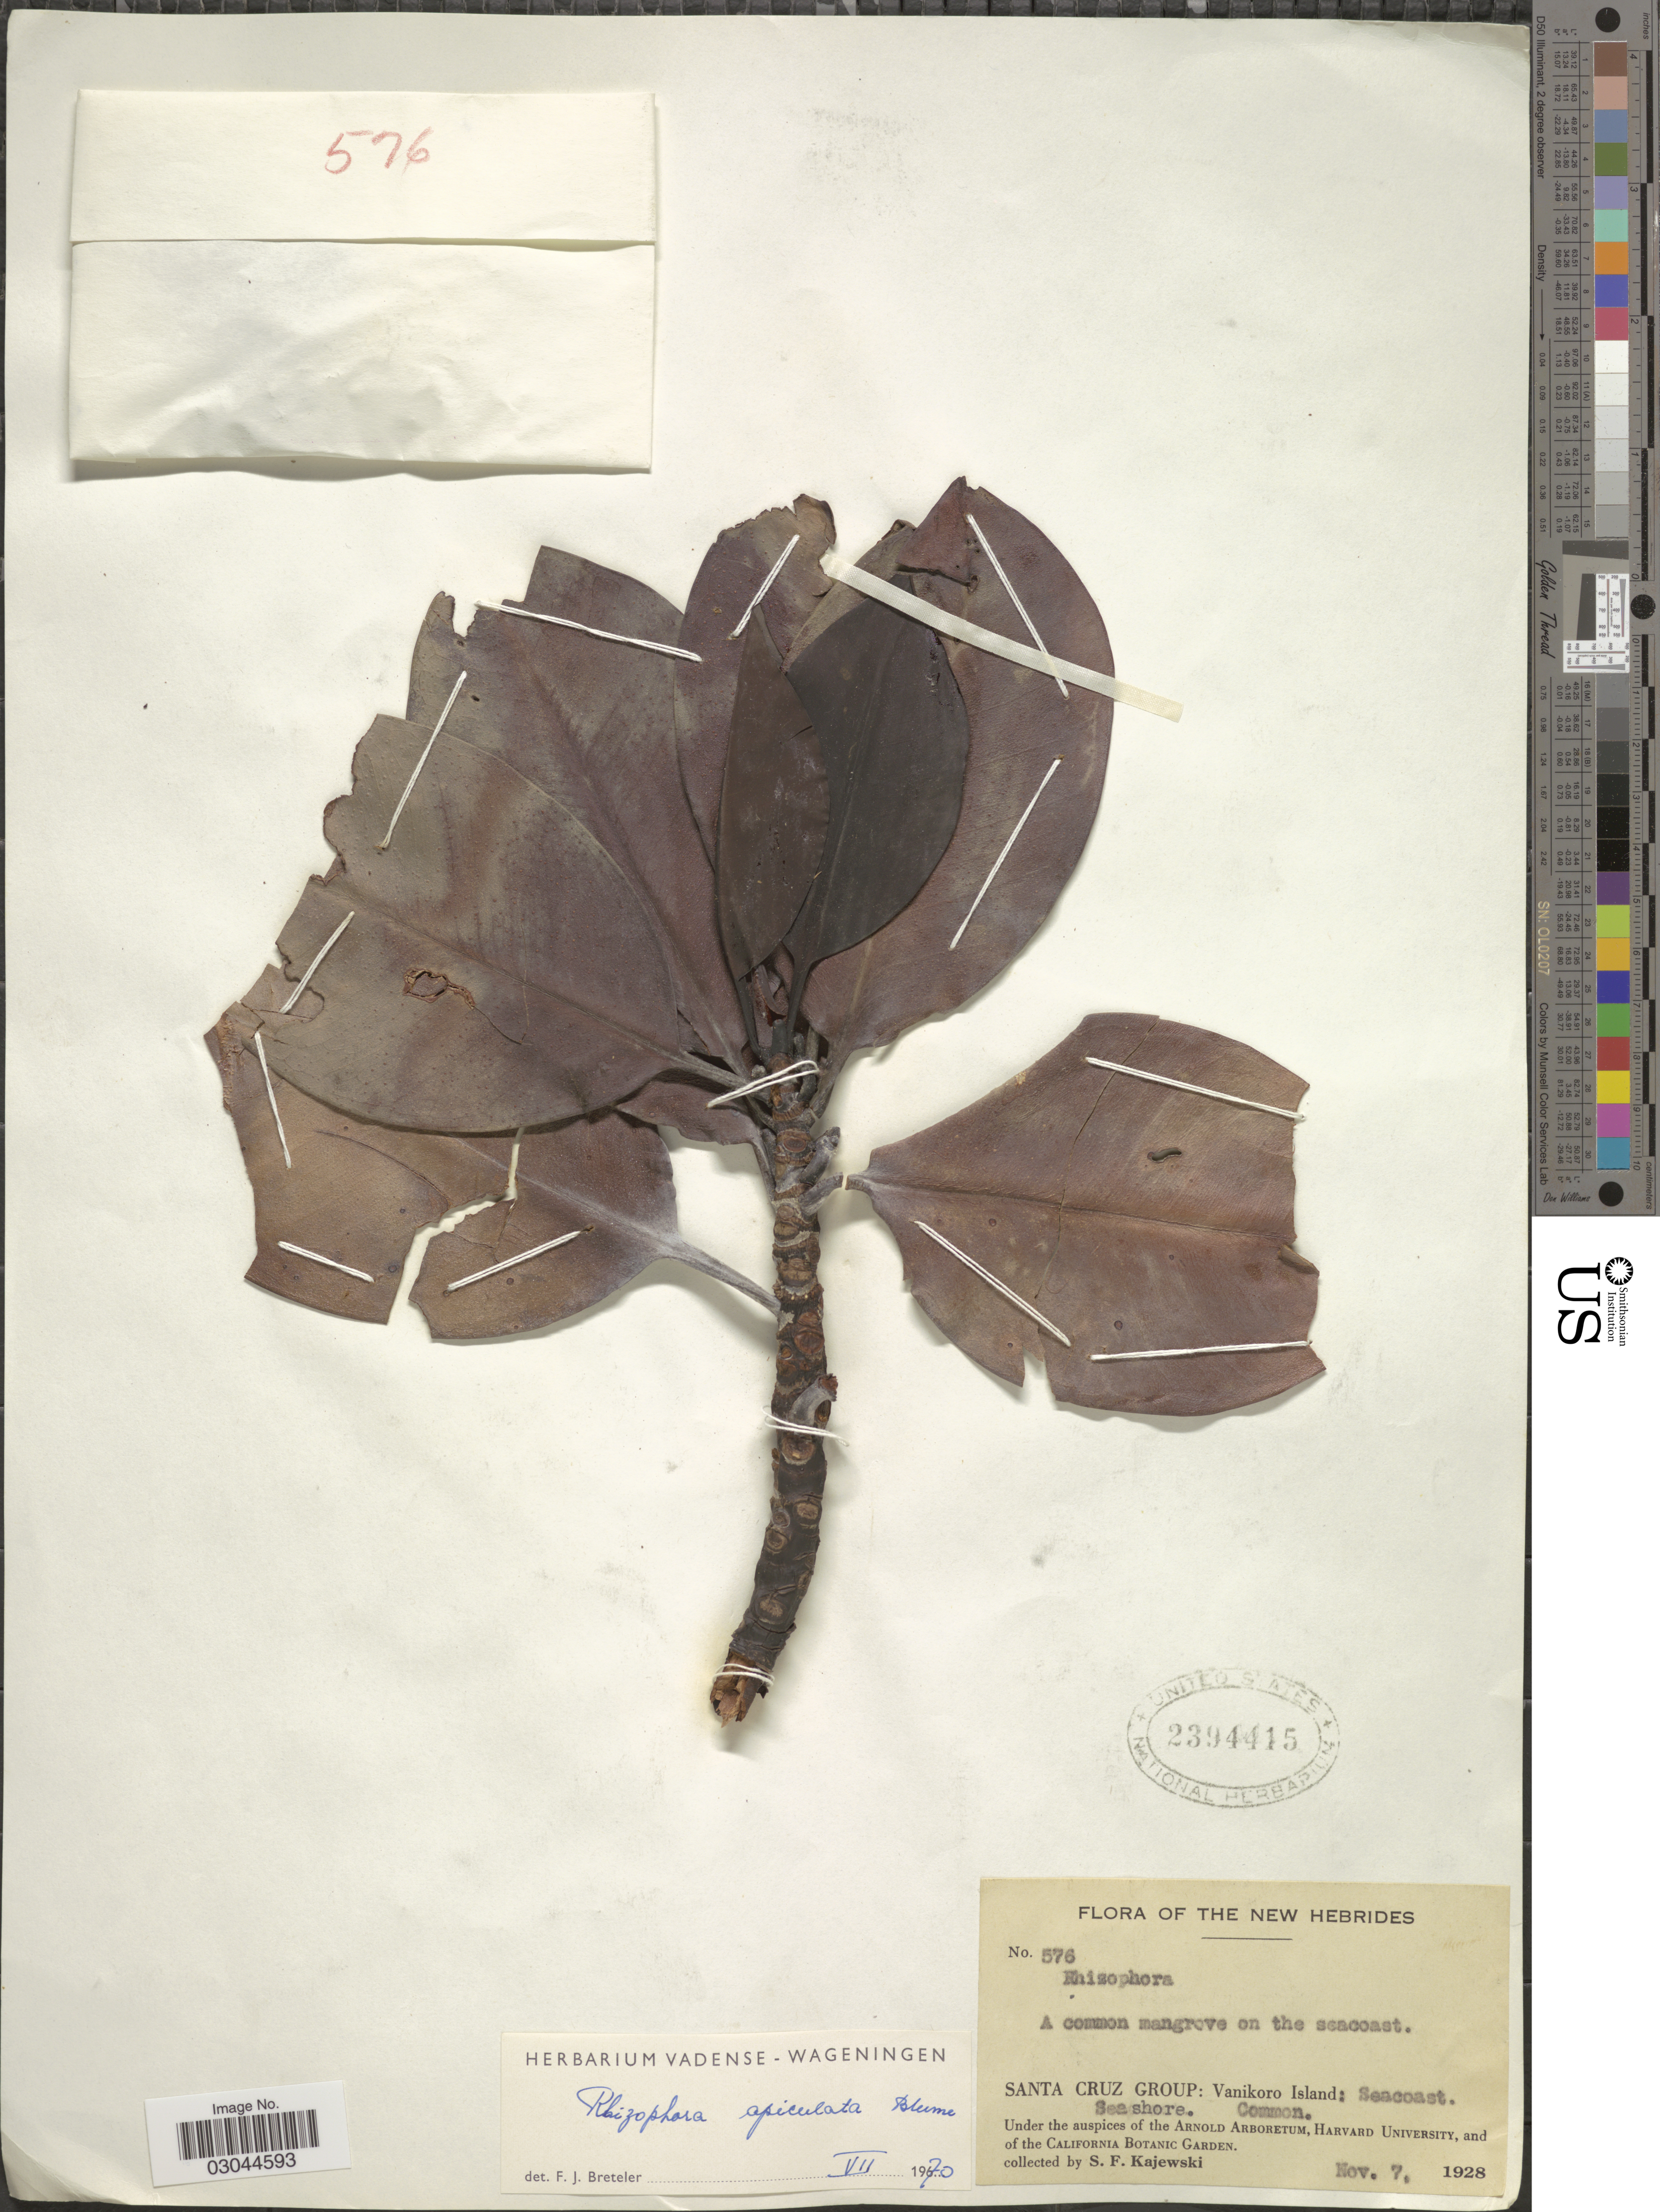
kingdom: Plantae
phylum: Tracheophyta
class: Magnoliopsida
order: Malpighiales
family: Rhizophoraceae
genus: Rhizophora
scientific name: Rhizophora apiculata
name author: Blume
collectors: S. Kajewski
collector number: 576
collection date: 1928-11-07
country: Solomon Islands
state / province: Santa Cruz Is.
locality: The New Hebrides. Santa Cruz Group: Vanikoro Island: Seacoast.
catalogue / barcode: US 2394415